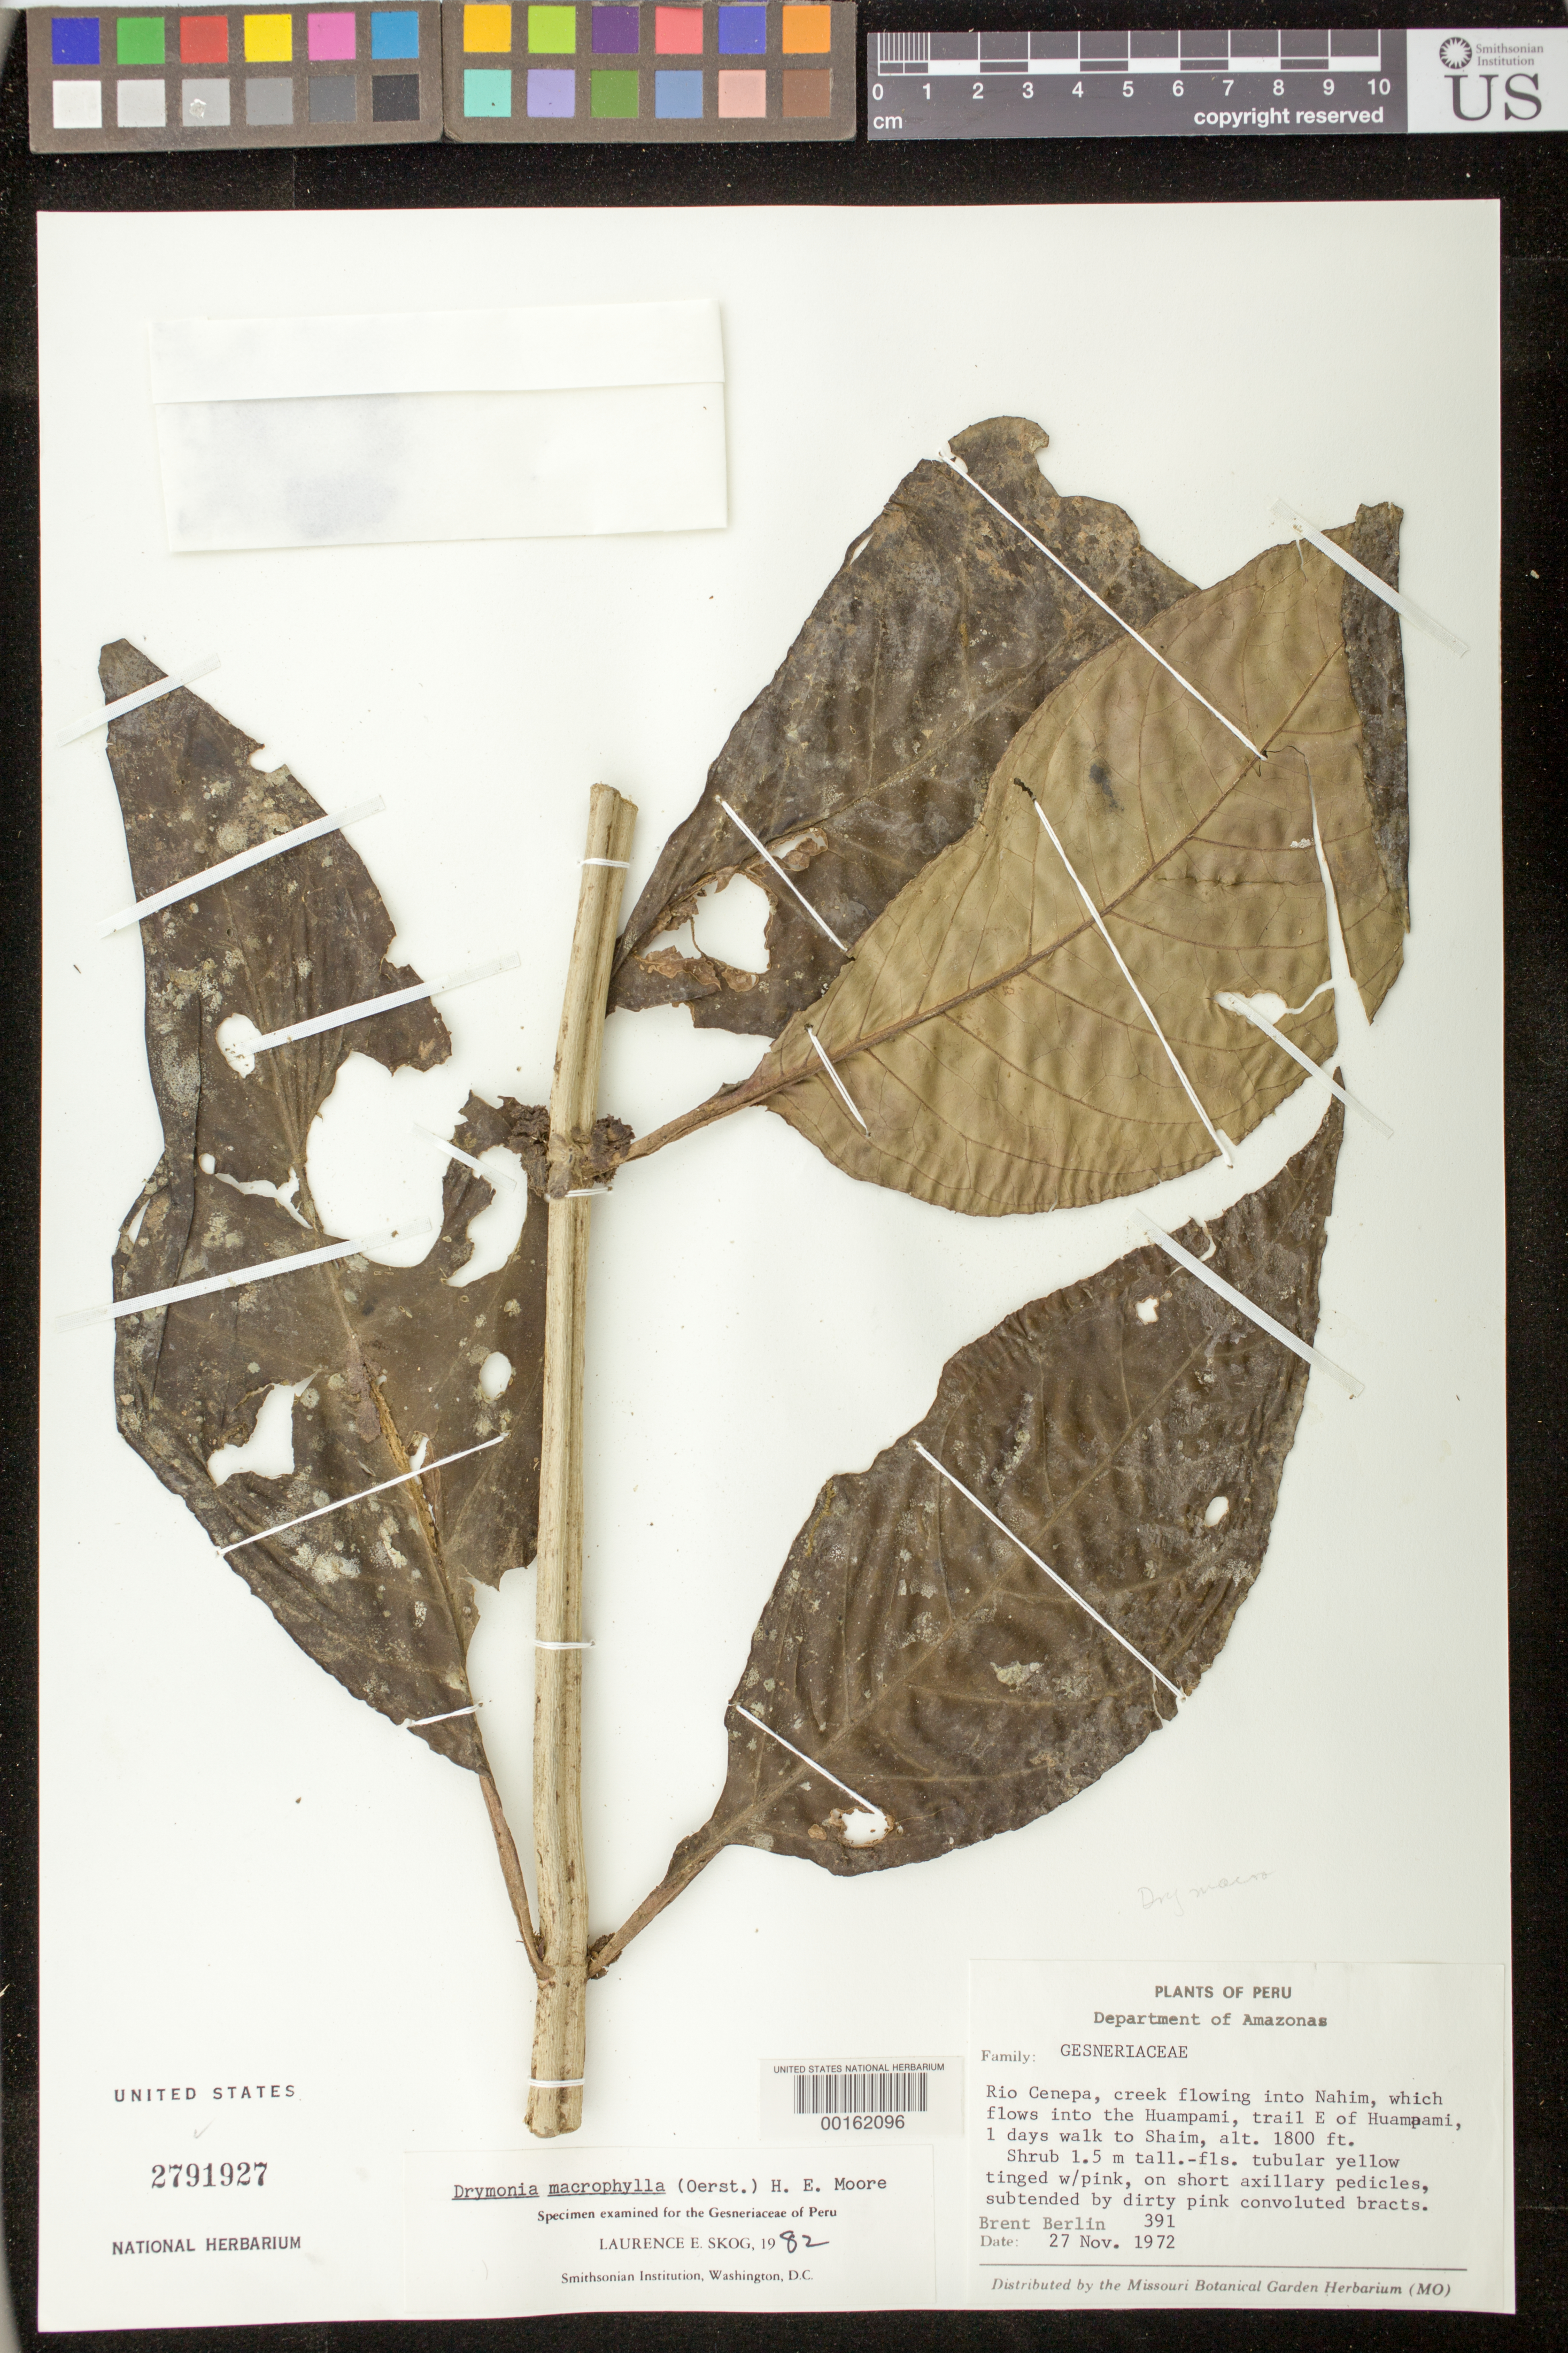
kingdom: Plantae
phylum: Tracheophyta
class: Magnoliopsida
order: Lamiales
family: Gesneriaceae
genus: Drymonia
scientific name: Drymonia macrophylla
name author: (Oerst.) H.E. Moore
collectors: B. Berlin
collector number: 391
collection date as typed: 27 Nov 1972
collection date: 1972-11-27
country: Peru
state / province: Amazonas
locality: Rio Cenepa, creek flowing into Nahim, which flows into Huampami, trail E of Huampami, 1 days walk to Shaim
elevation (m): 549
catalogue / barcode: US 2791927